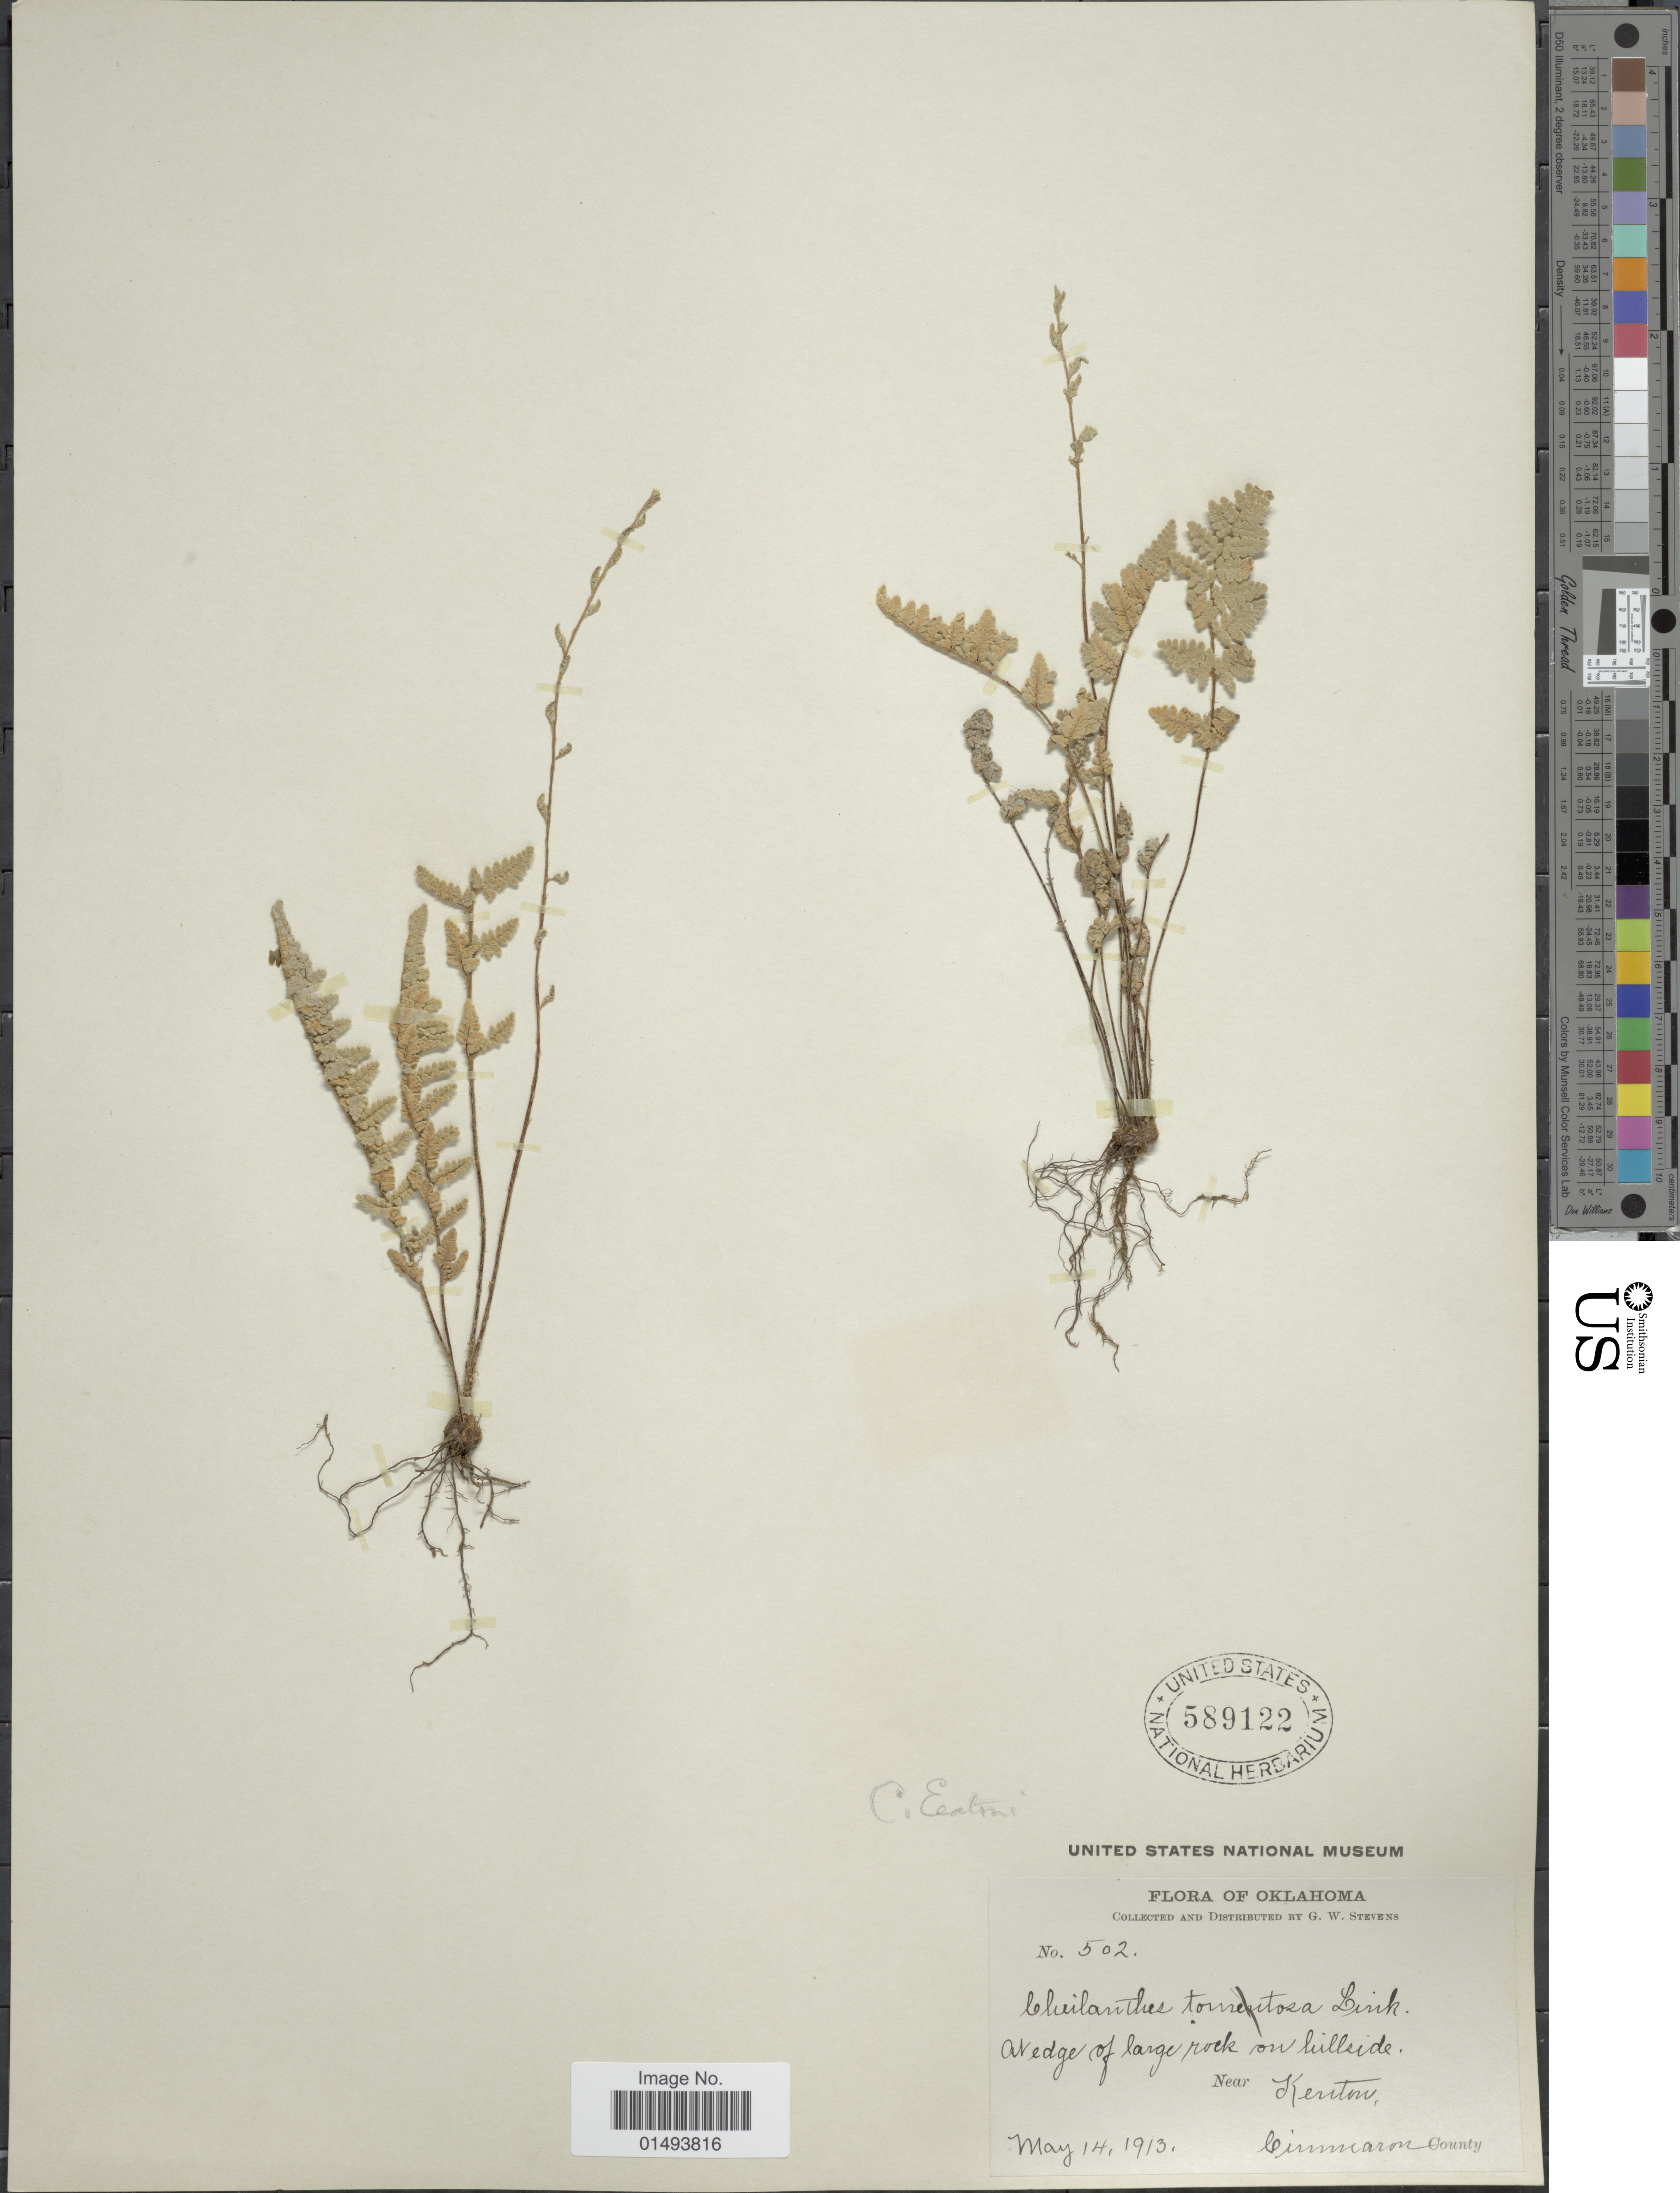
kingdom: Plantae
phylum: Tracheophyta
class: Polypodiopsida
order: Polypodiales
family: Pteridaceae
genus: Myriopteris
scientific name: Myriopteris rufa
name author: Fée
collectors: G. W. Stevens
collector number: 502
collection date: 1913-05-14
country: United States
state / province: Oklahoma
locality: Flora Of Oklahoma, Wedge of large rock on hillside near Kenton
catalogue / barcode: US 589122